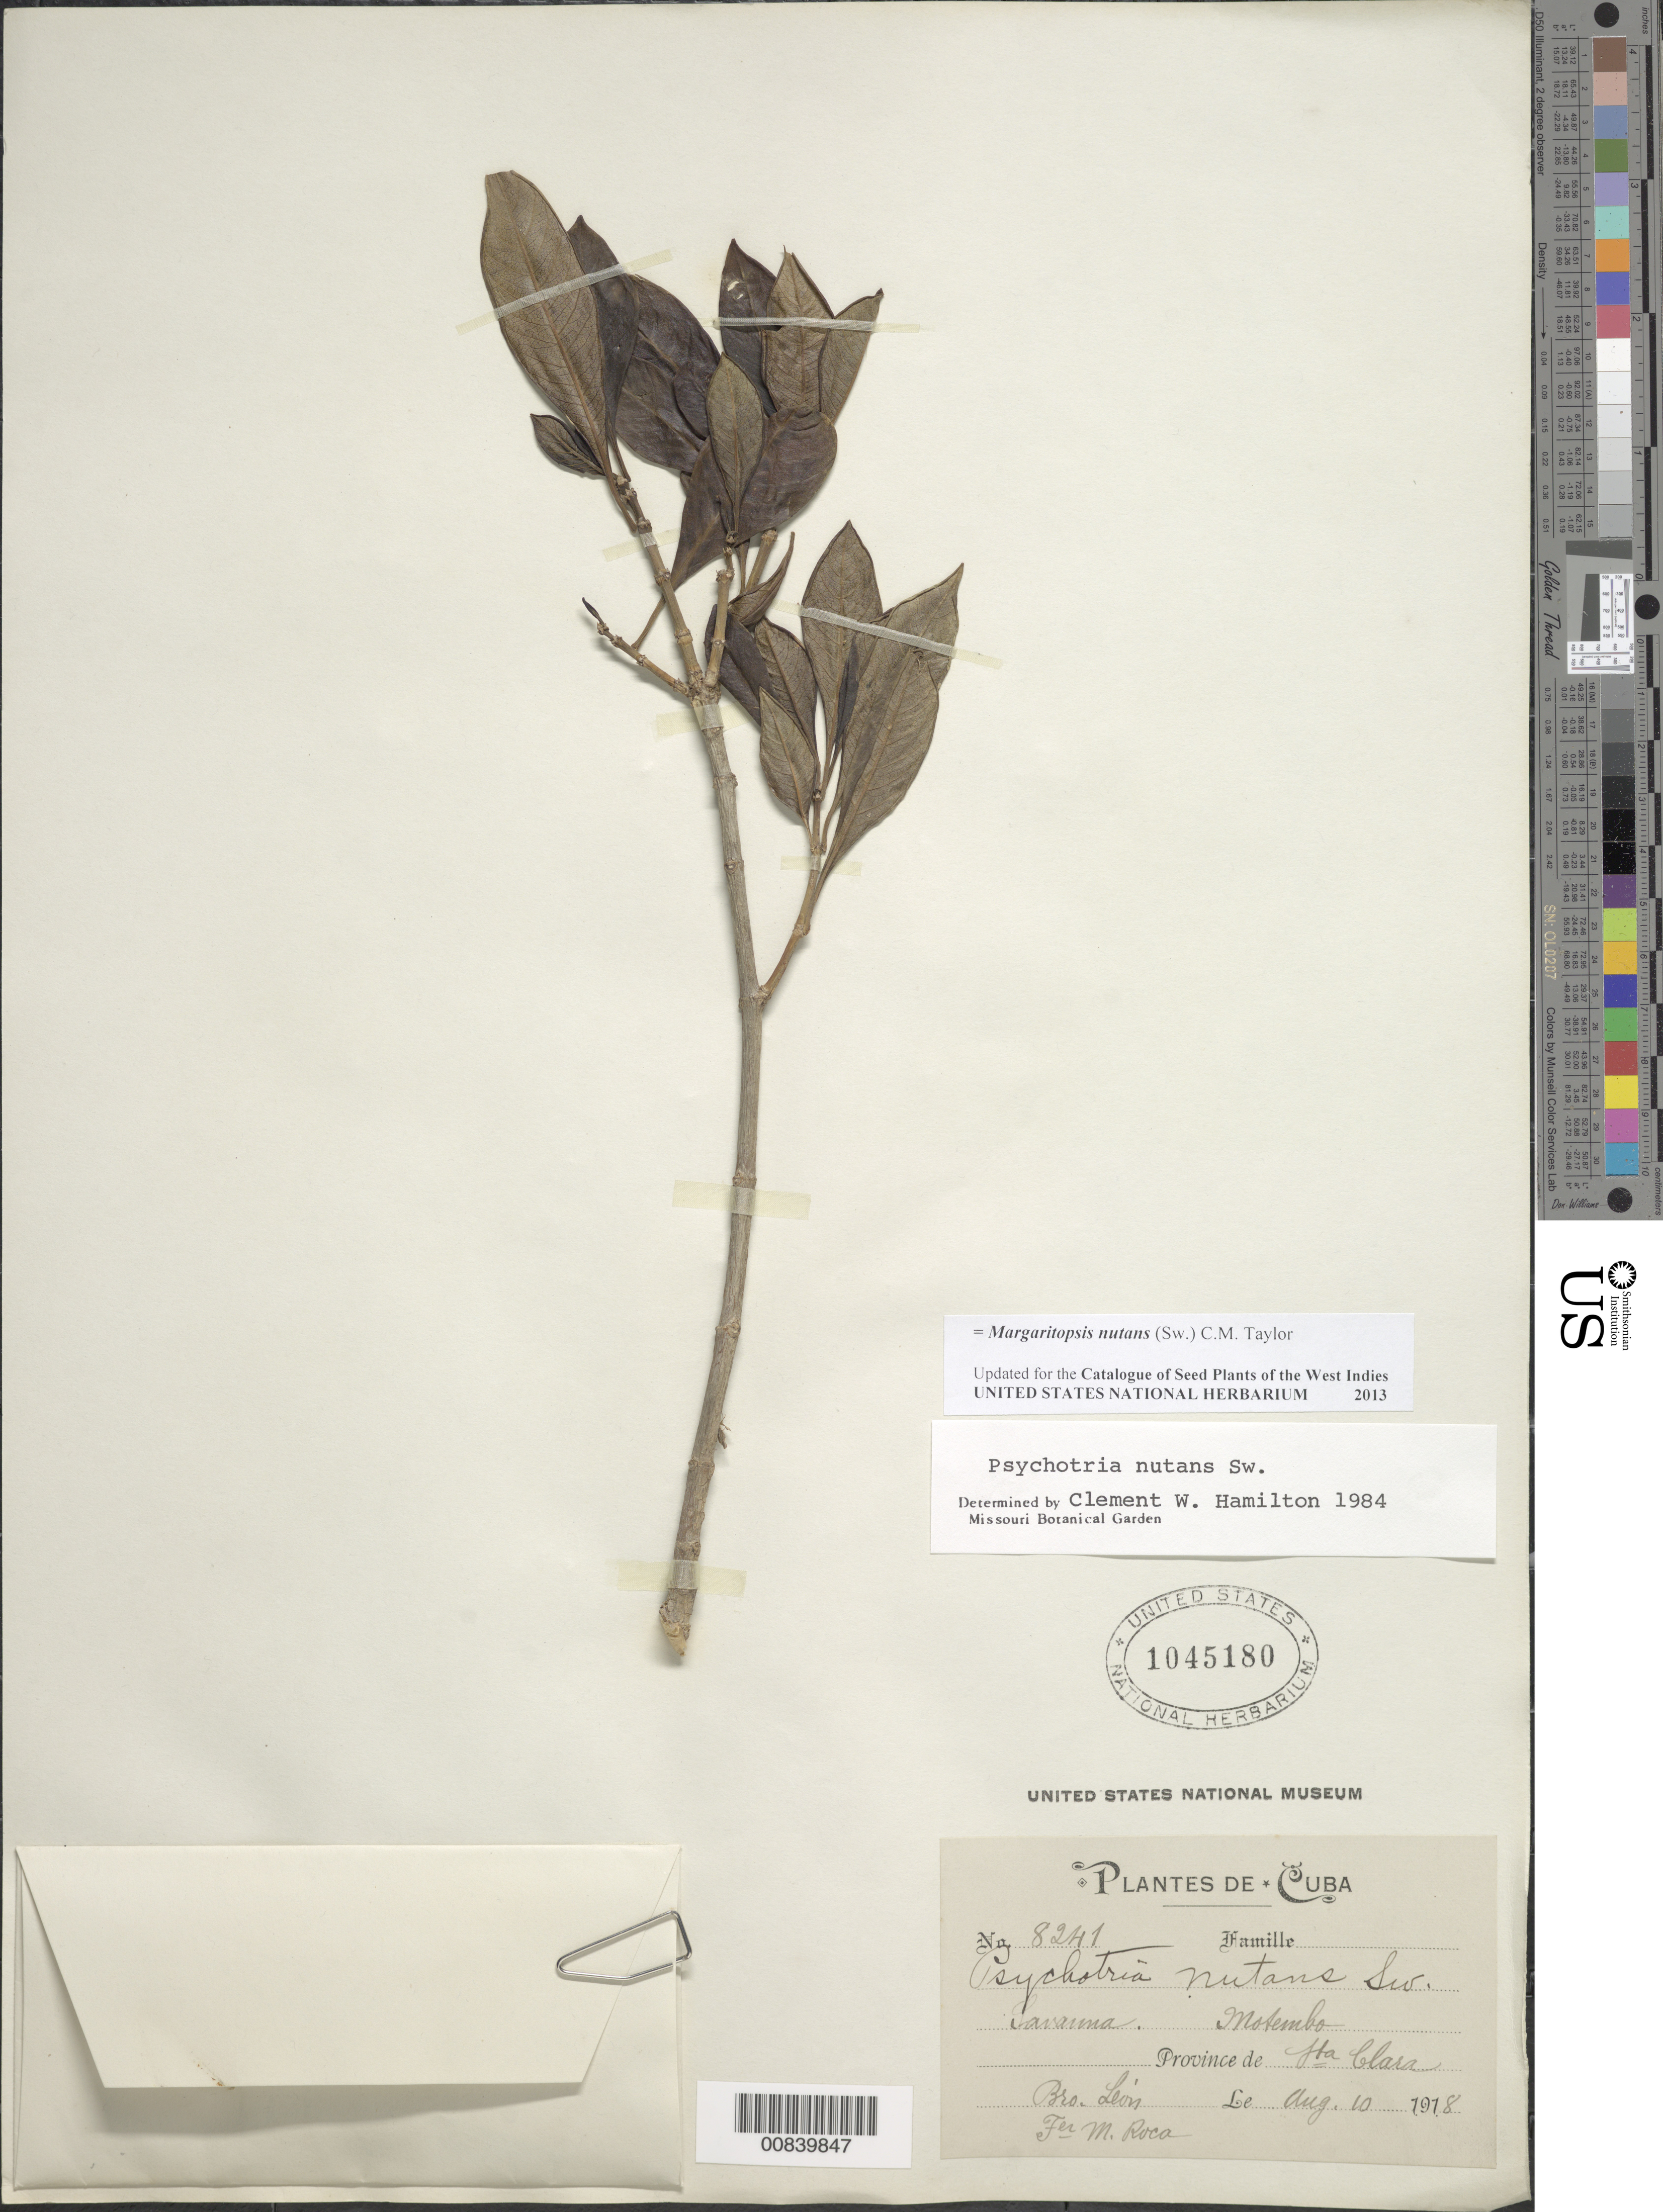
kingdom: Plantae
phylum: Tracheophyta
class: Magnoliopsida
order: Gentianales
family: Rubiaceae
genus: Margaritopsis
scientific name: Margaritopsis nutans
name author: (Sw.) C.M. Taylor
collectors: Bro. León & M. Roca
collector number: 8241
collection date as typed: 10 Aug 1918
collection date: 1918-08-10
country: Cuba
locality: Motembo (sp?)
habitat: Savanna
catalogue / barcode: US 1045180